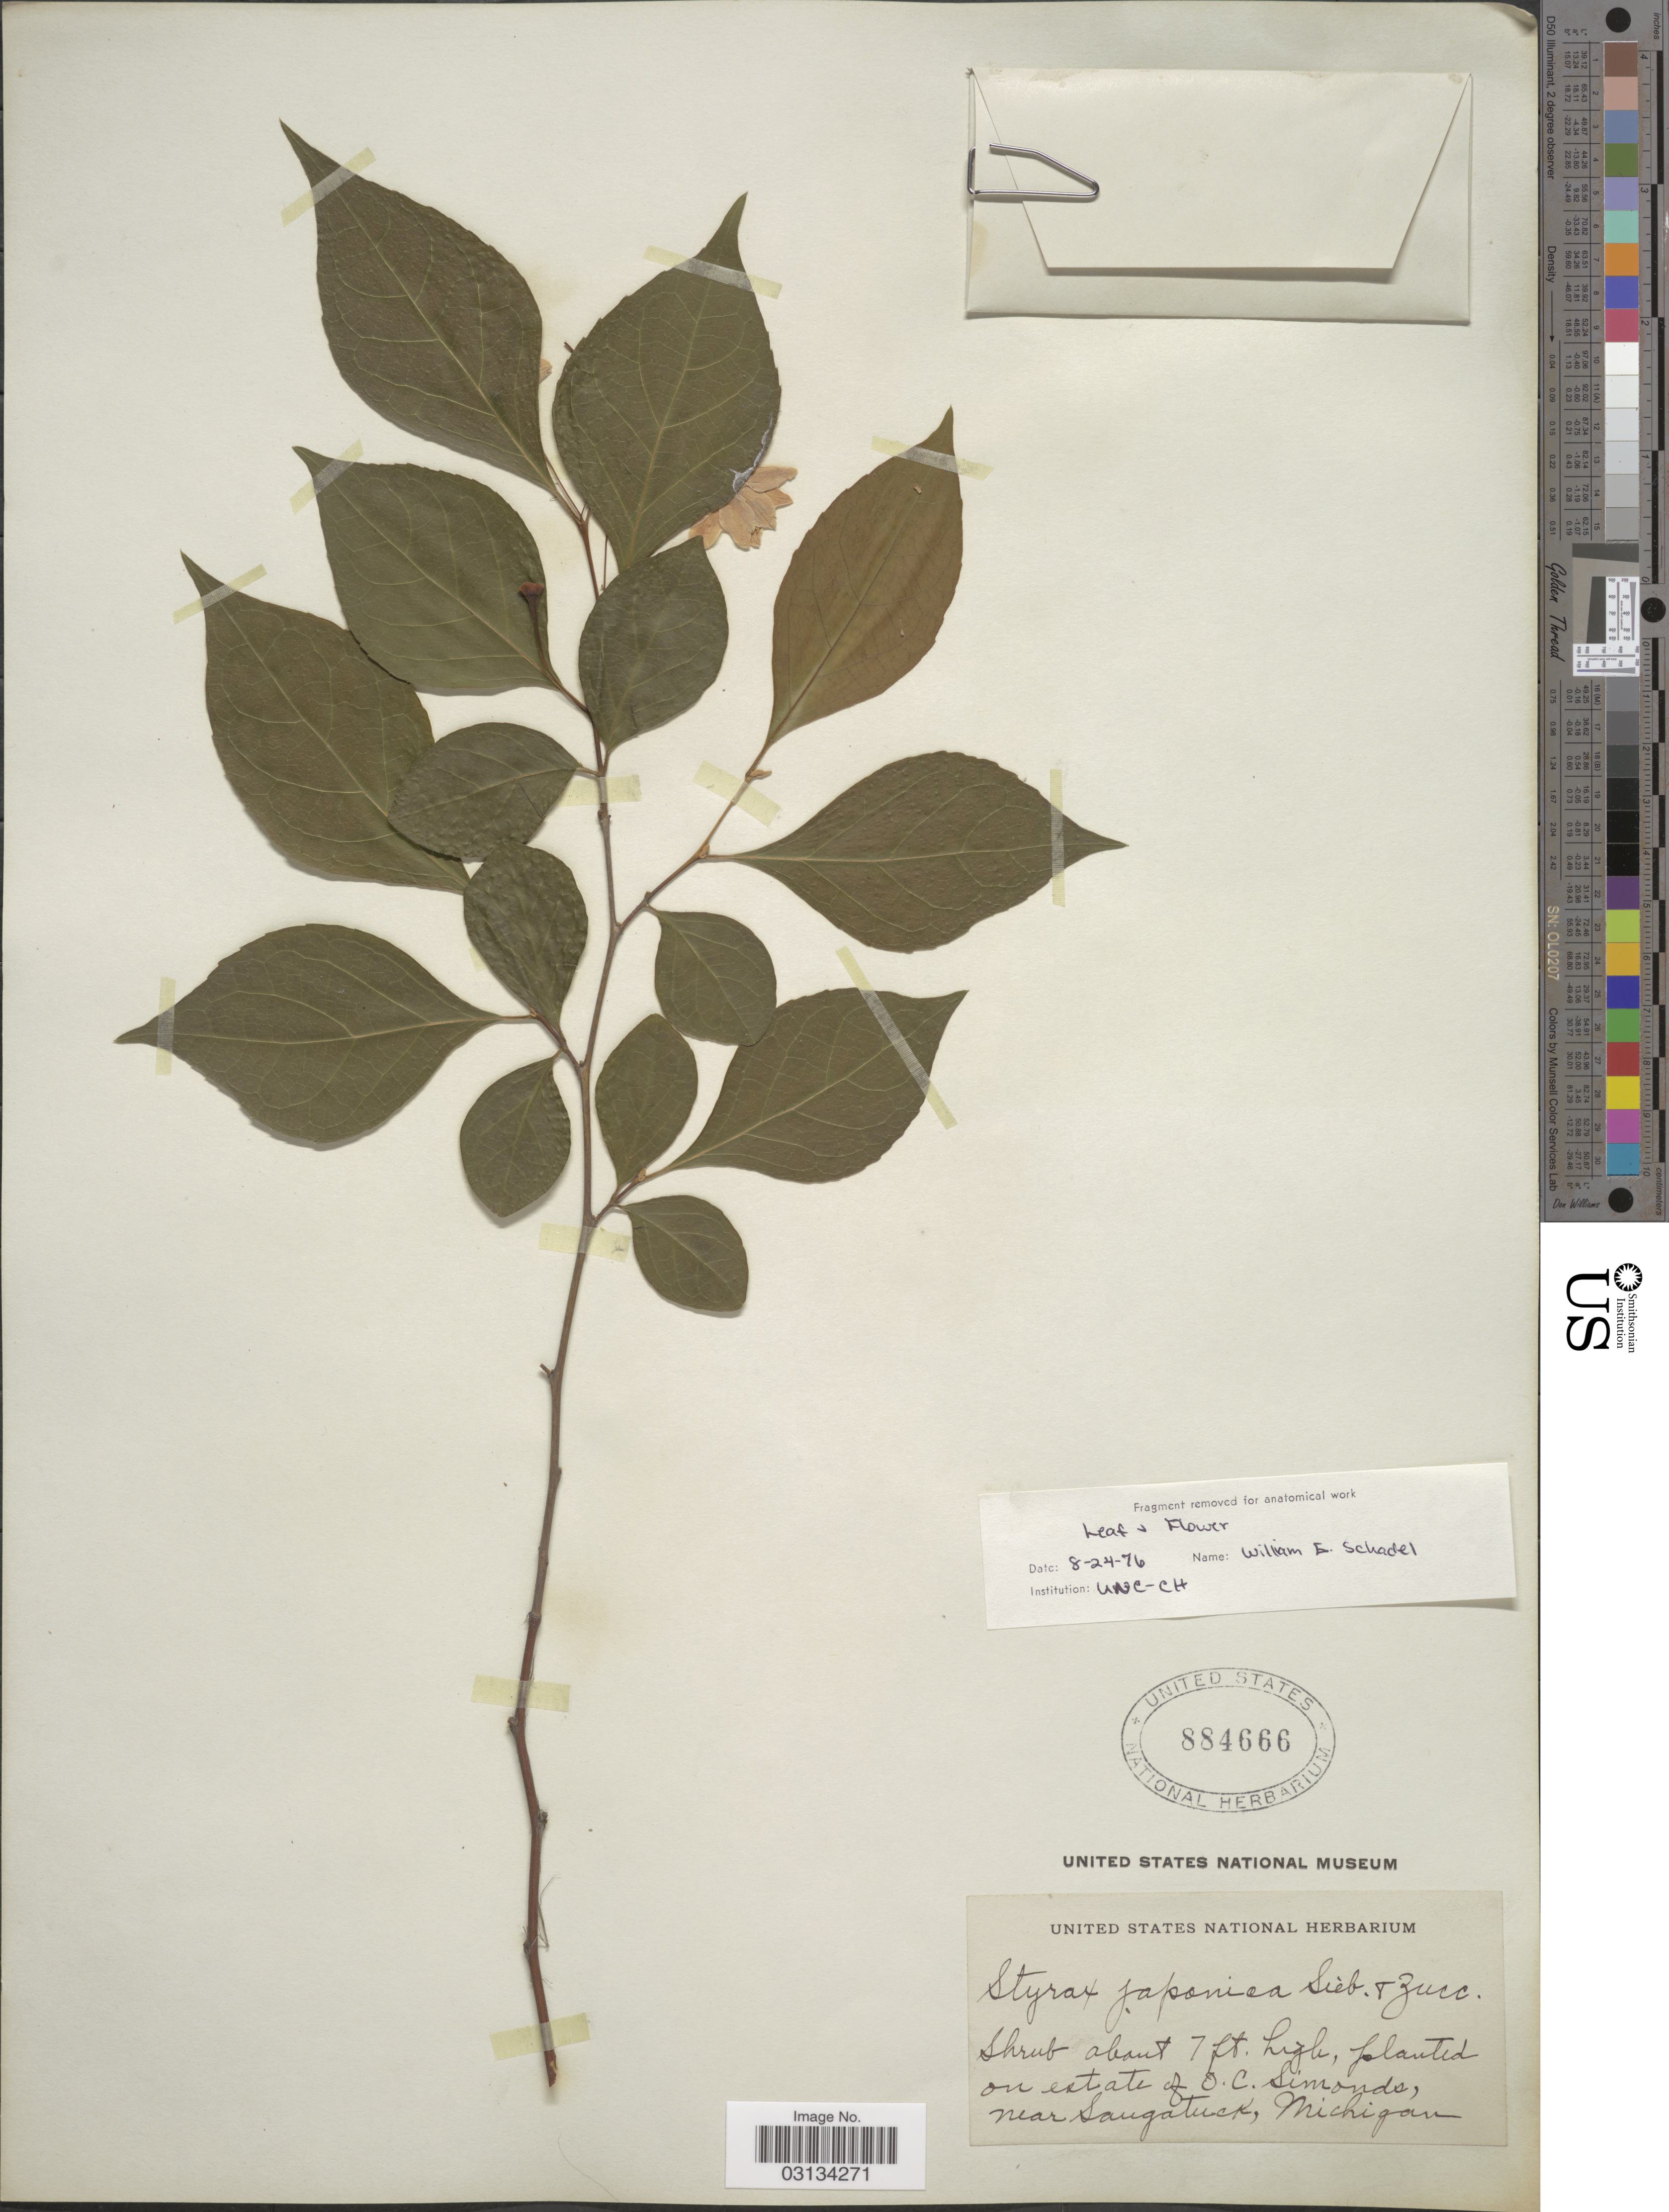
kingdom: Plantae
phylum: Tracheophyta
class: Magnoliopsida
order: Ericales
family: Styracaceae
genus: Styrax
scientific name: Styrax japonicus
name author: Siebold & Zucc.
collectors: ex herb. United States National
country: United States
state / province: Michigan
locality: On estate of O. C. Simonds, near Saugatuck.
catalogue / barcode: US 884666